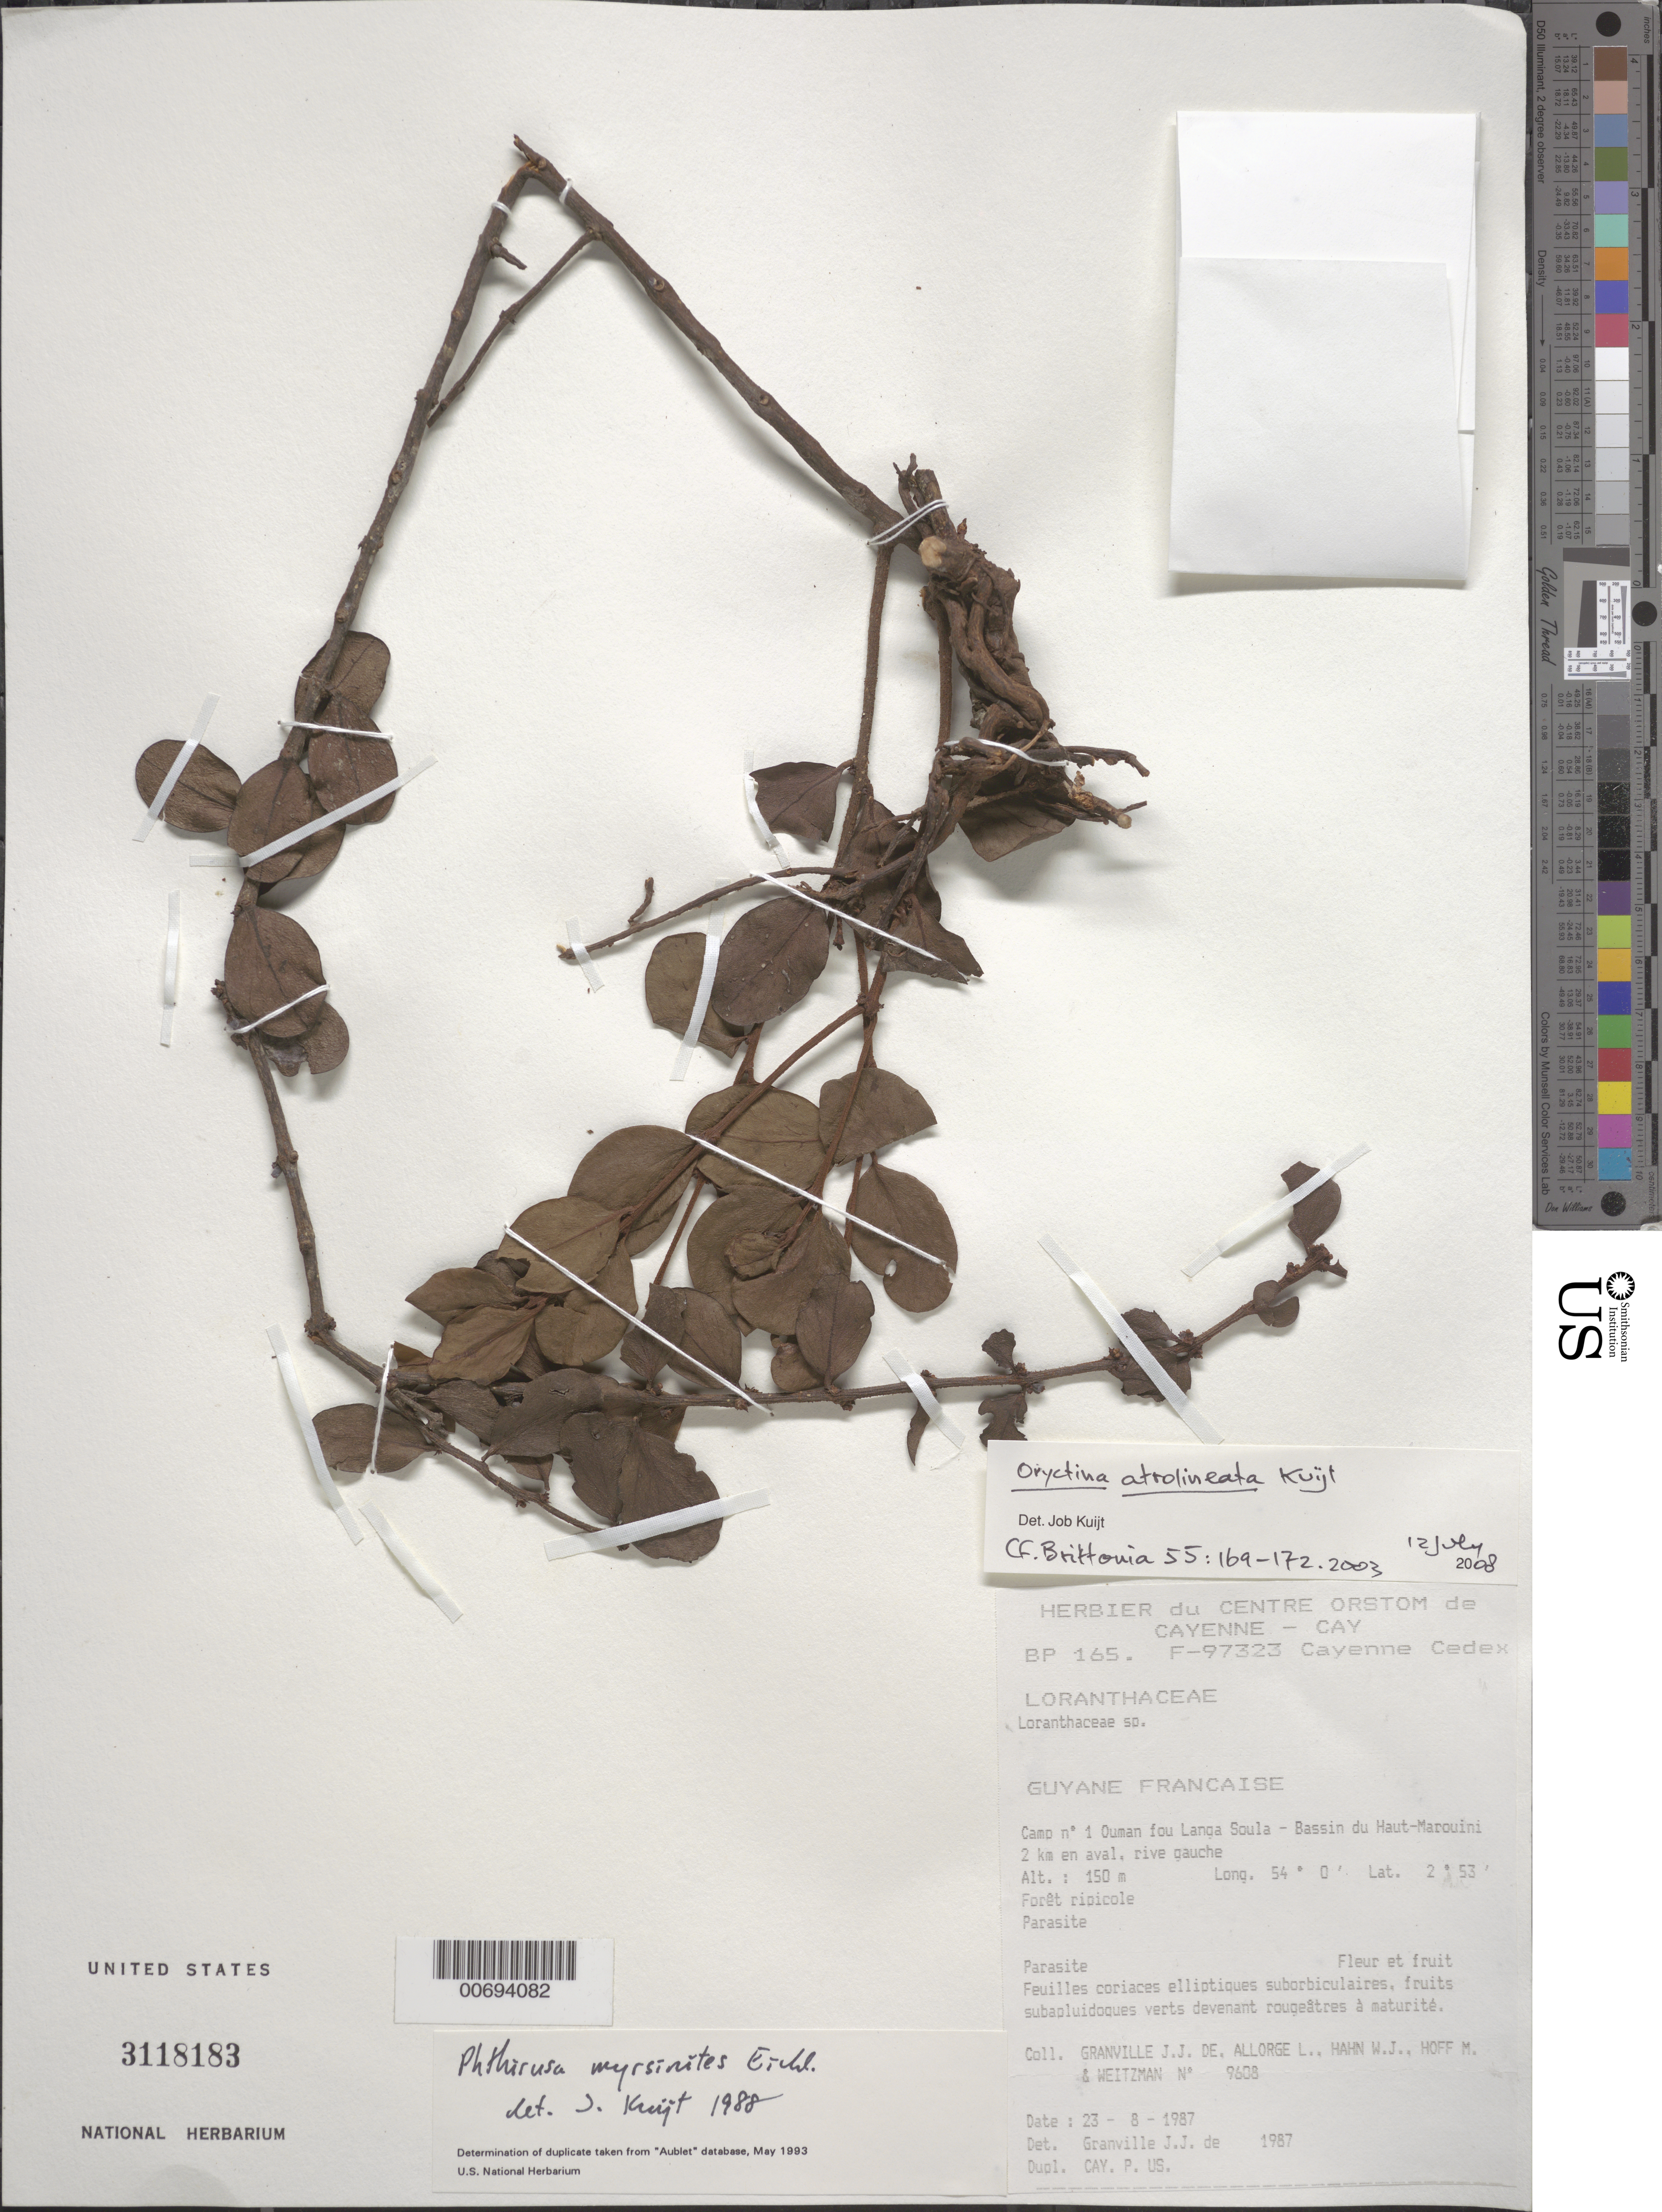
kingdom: Plantae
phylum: Tracheophyta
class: Magnoliopsida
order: Santalales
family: Loranthaceae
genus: Oryctina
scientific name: Oryctina atrolineata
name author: Kuijt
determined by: Kuijt, Job, (CANADA)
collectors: J.-J. de Granville, L. Allorge, W. J. Hahn, M. Hoff & A. L. Weitzman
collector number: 9608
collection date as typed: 23-Aug-87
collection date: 1987-08-23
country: French Guiana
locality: Ouman fou Langa Soula, Camp #1, Bassin du Haut-Marouini, 2 km en aval, rive gauche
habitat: Forêt ripicole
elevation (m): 150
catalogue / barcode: US 3118183